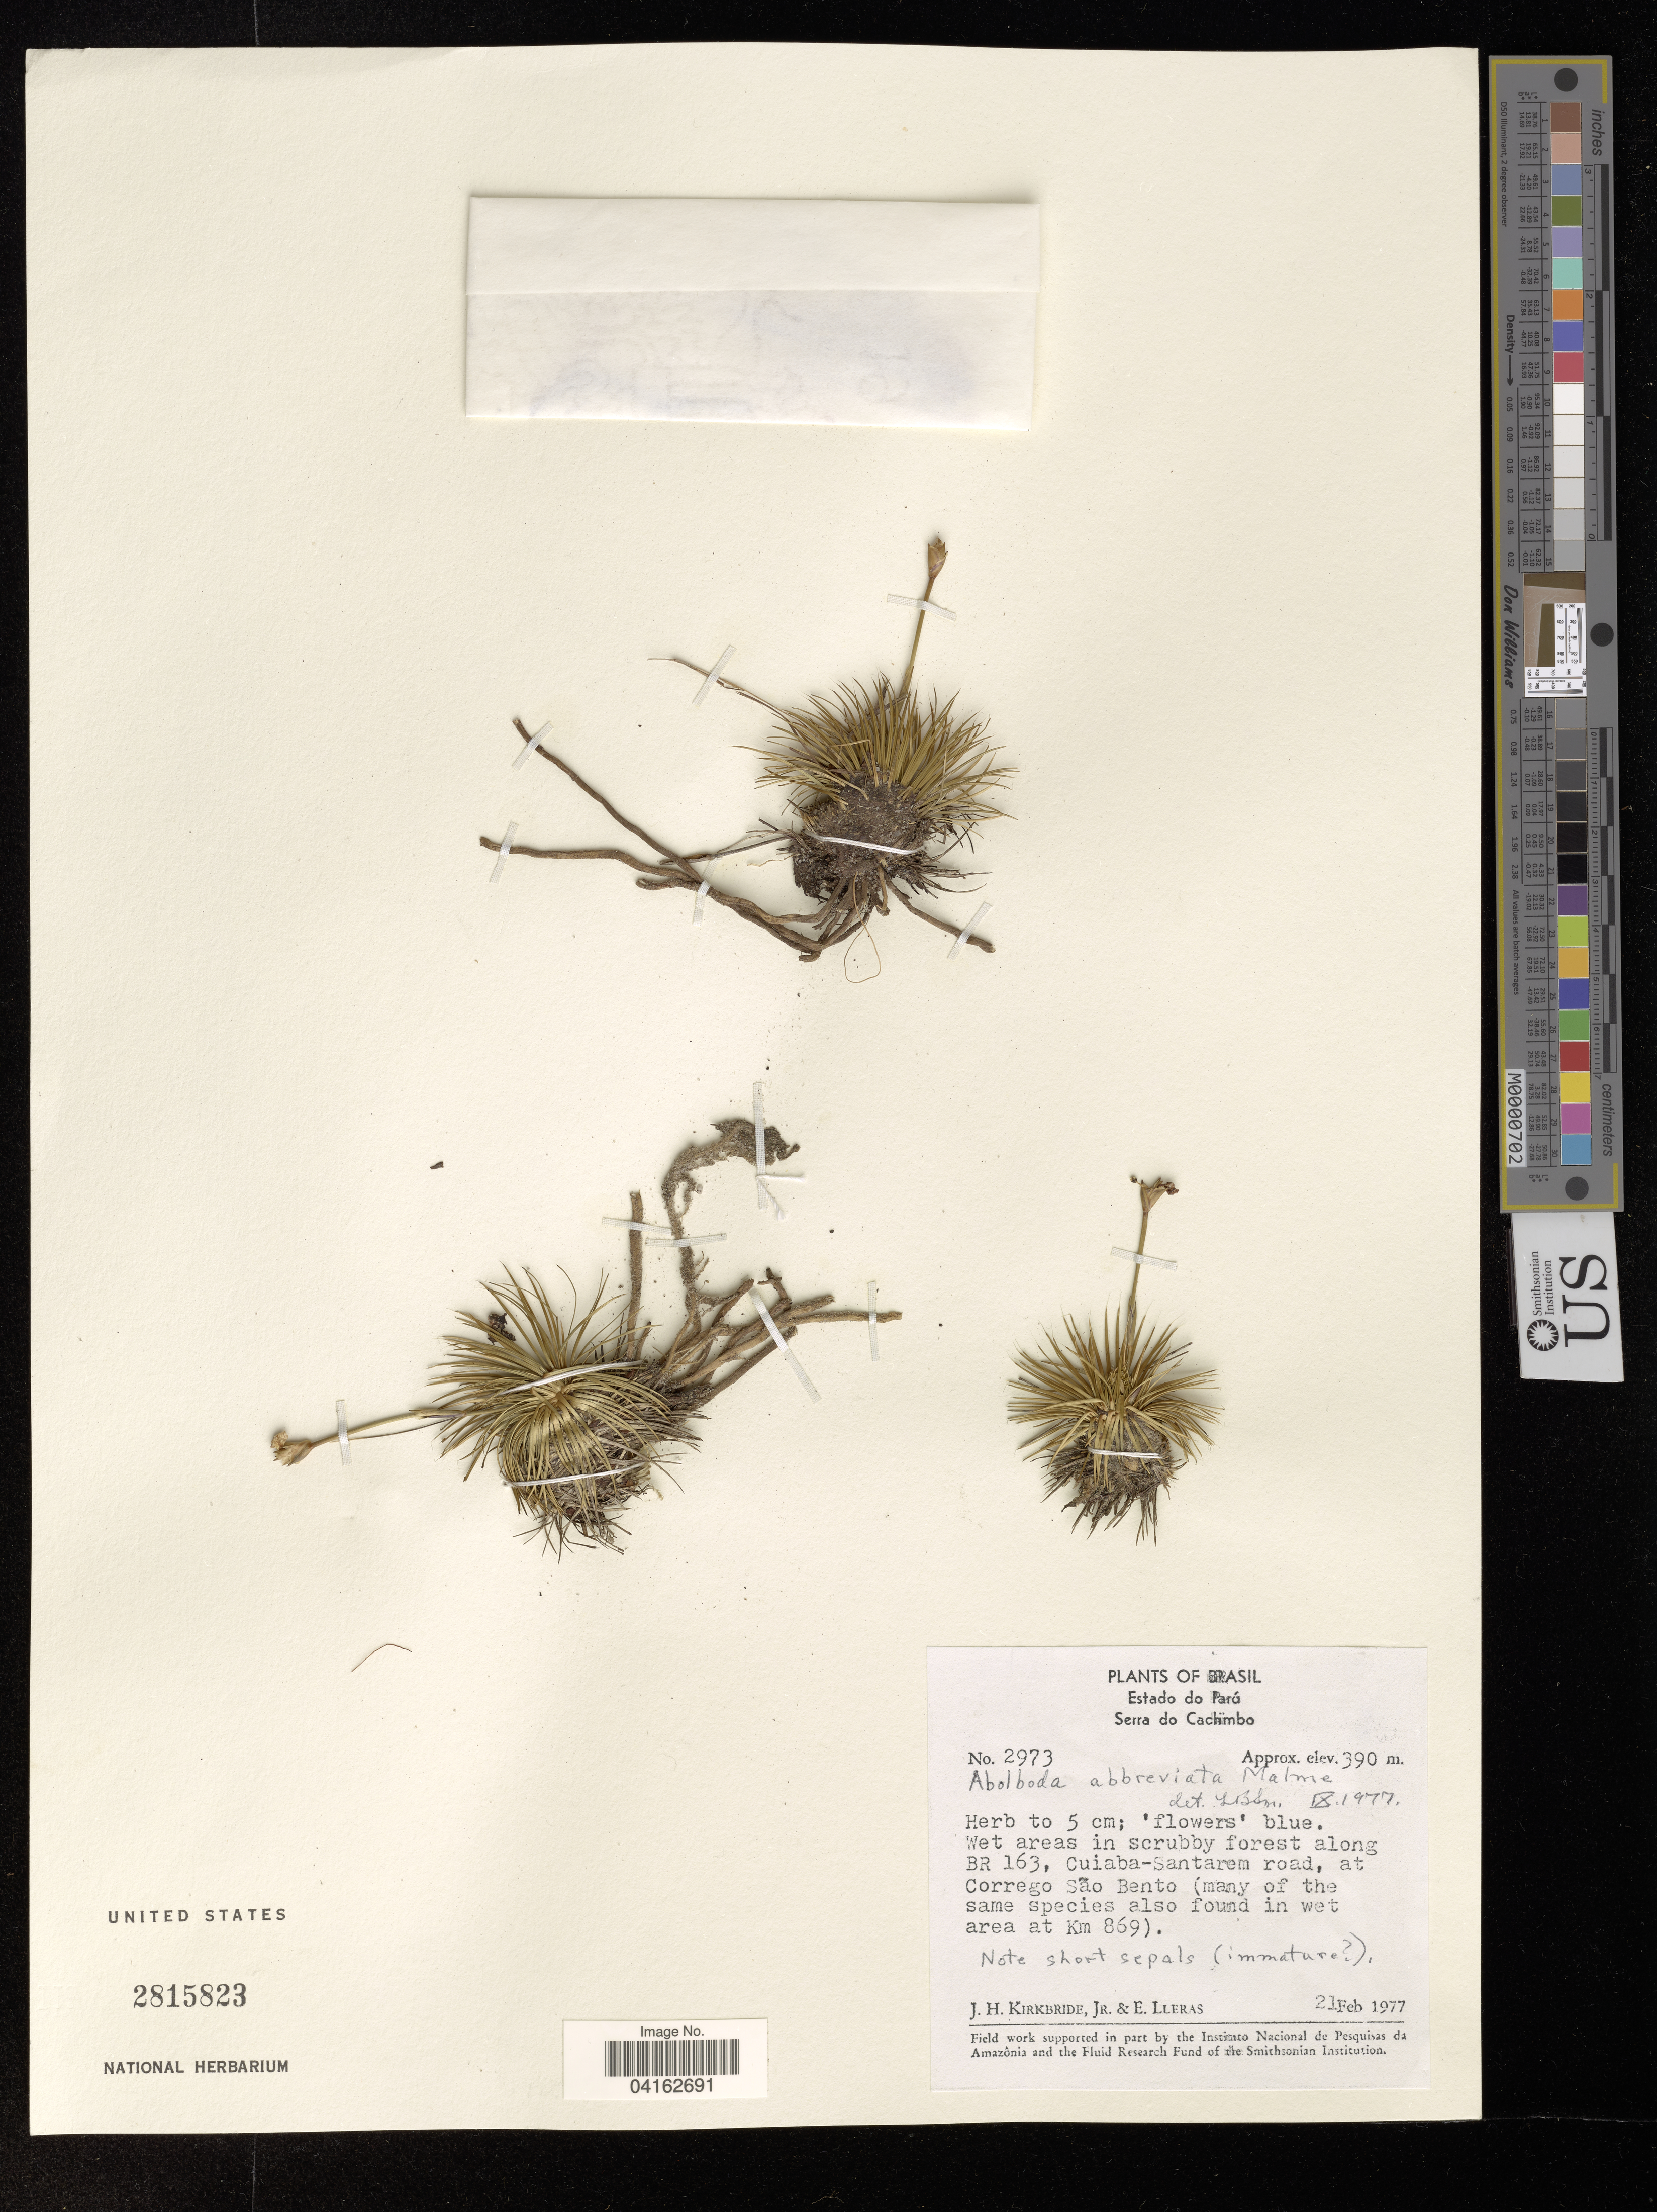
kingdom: Plantae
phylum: Tracheophyta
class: Liliopsida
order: Poales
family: Xyridaceae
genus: Abolboda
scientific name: Abolboda abbreviata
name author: Malme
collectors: J. Kirkbride & E. Lleras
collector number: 2973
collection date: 1977-02-21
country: Brazil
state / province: Pará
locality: Serra do Cachïmbo. Along BR 163, Cuiaba-Santarem road, at Corrego São Bento (in wet area at Km 869).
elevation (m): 390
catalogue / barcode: US 2815823